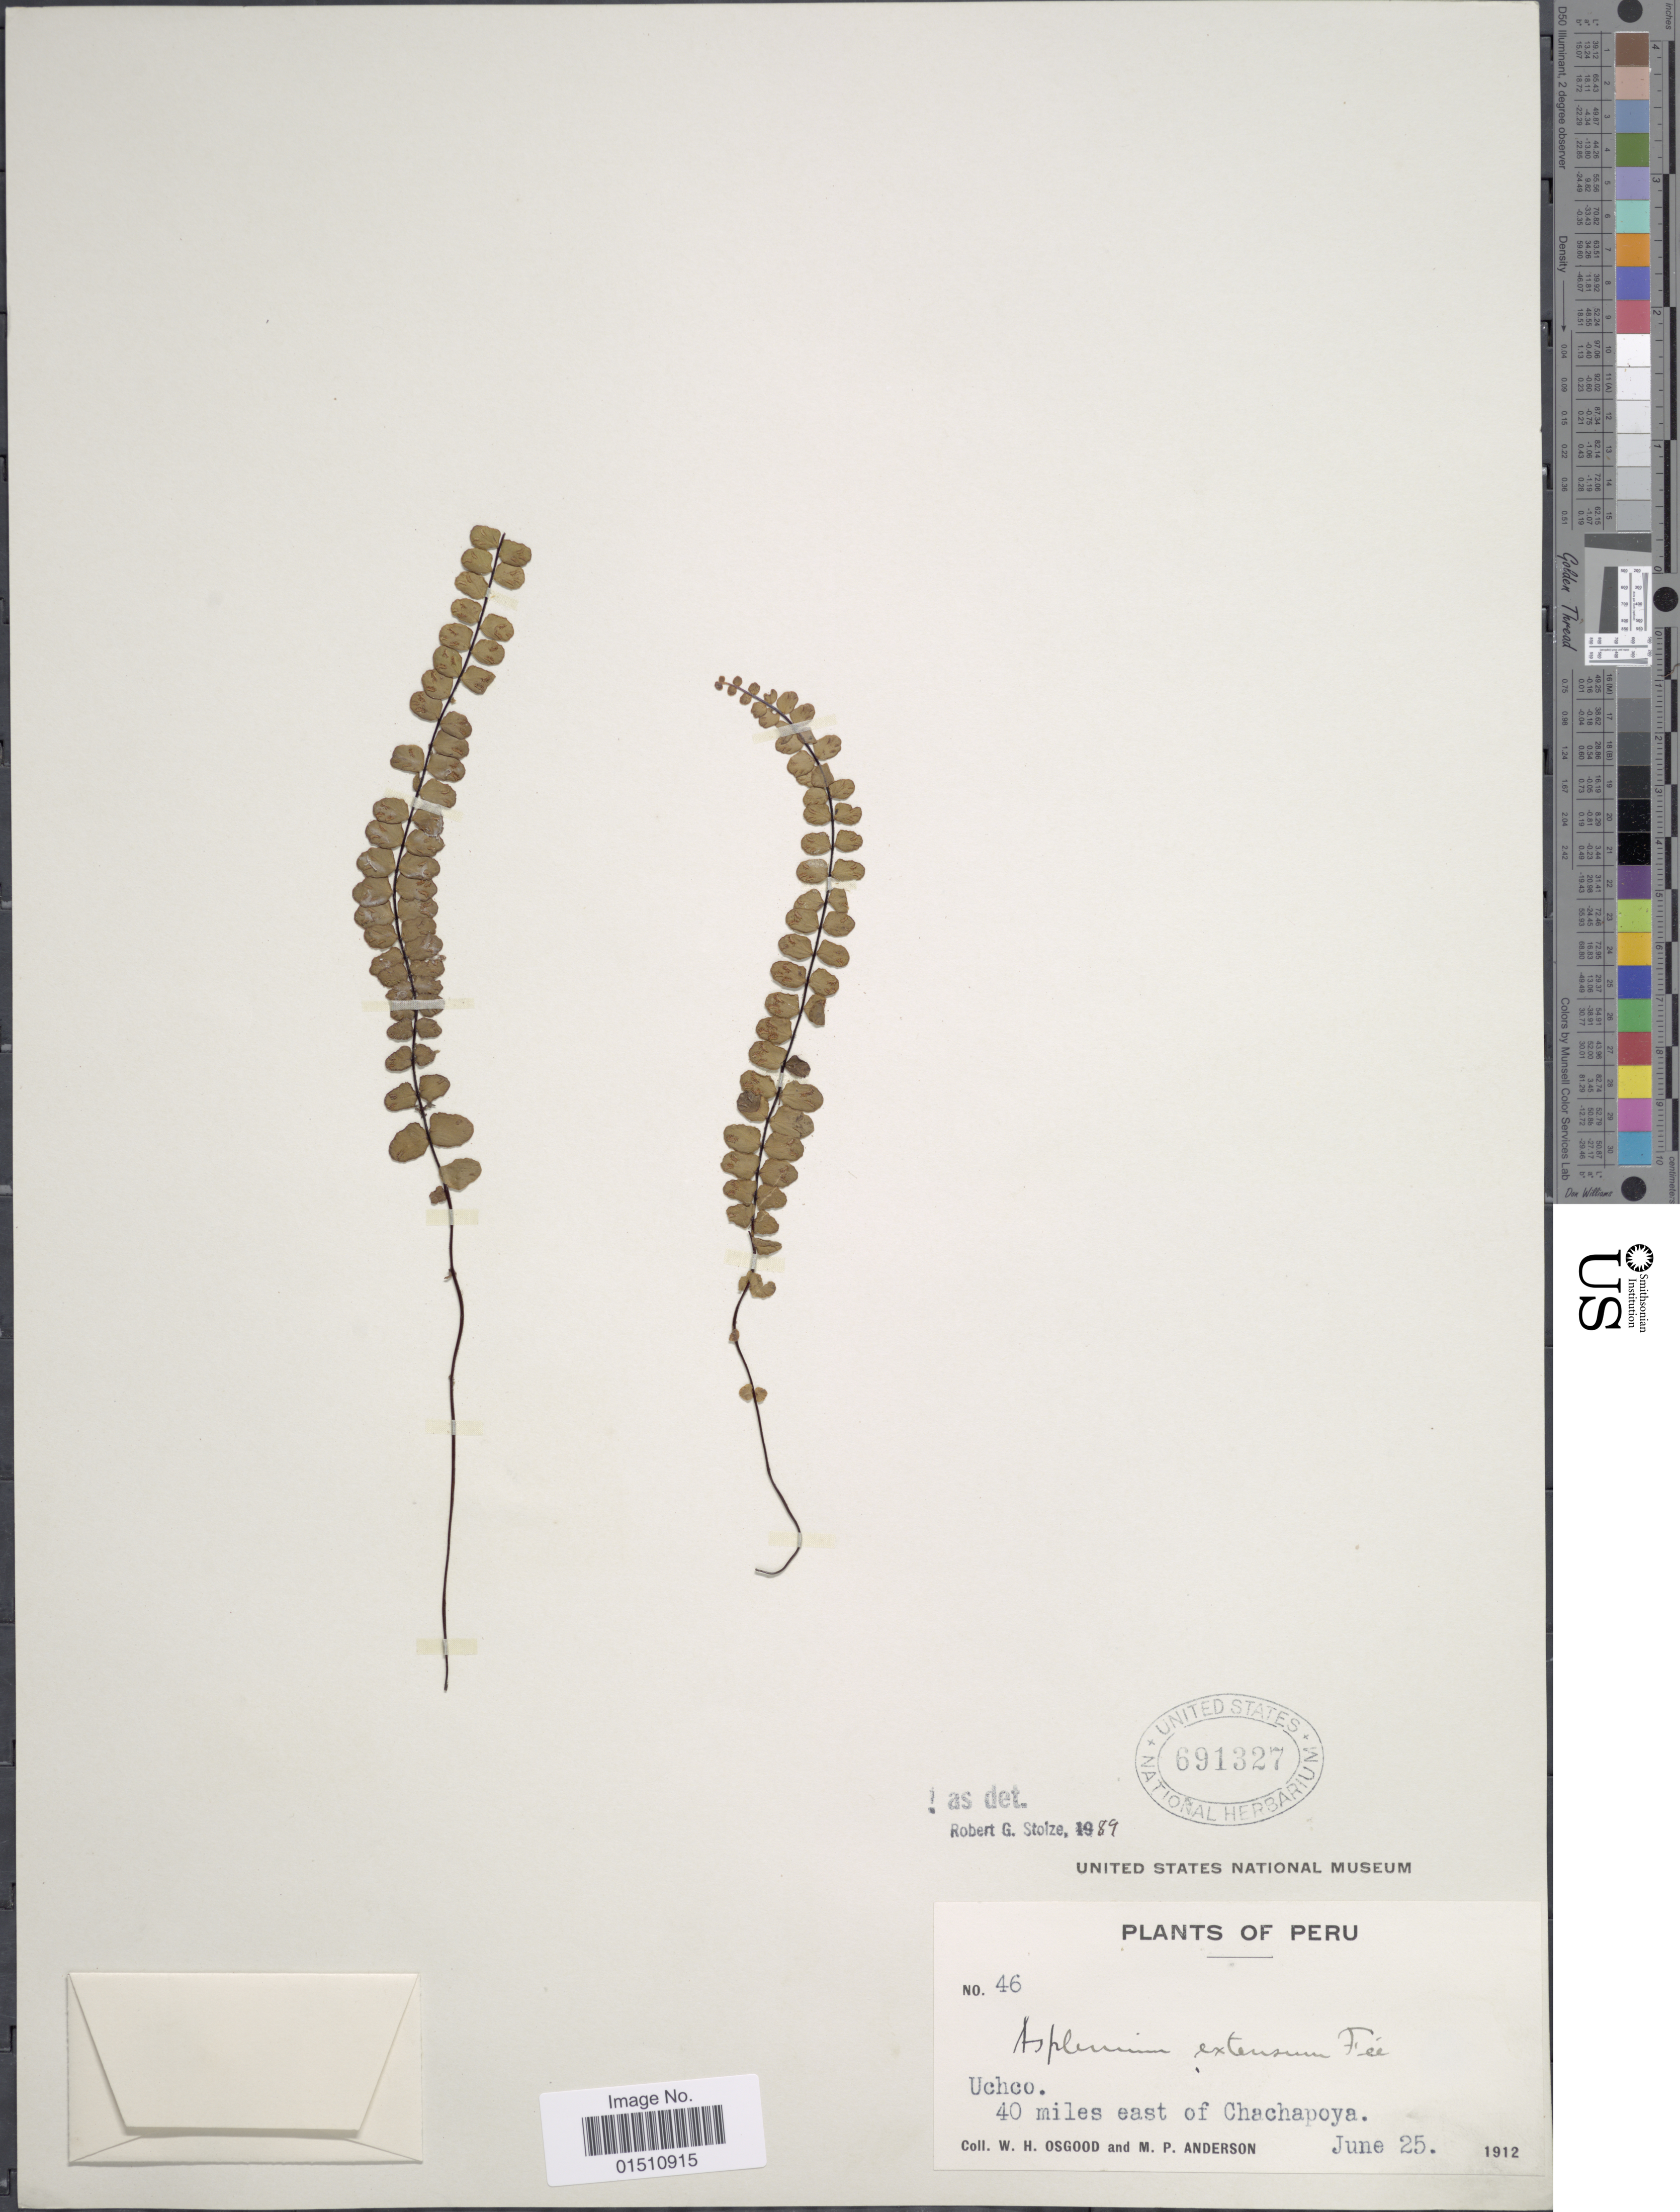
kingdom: Plantae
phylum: Tracheophyta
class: Polypodiopsida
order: Polypodiales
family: Aspleniaceae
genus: Asplenium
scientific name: Asplenium extensum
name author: Fée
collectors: W. Osgood & M. Anderson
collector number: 46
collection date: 1912-06-25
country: Peru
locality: Peru, Uchco, 40 miles east of Chachapoya.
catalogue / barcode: US 691327